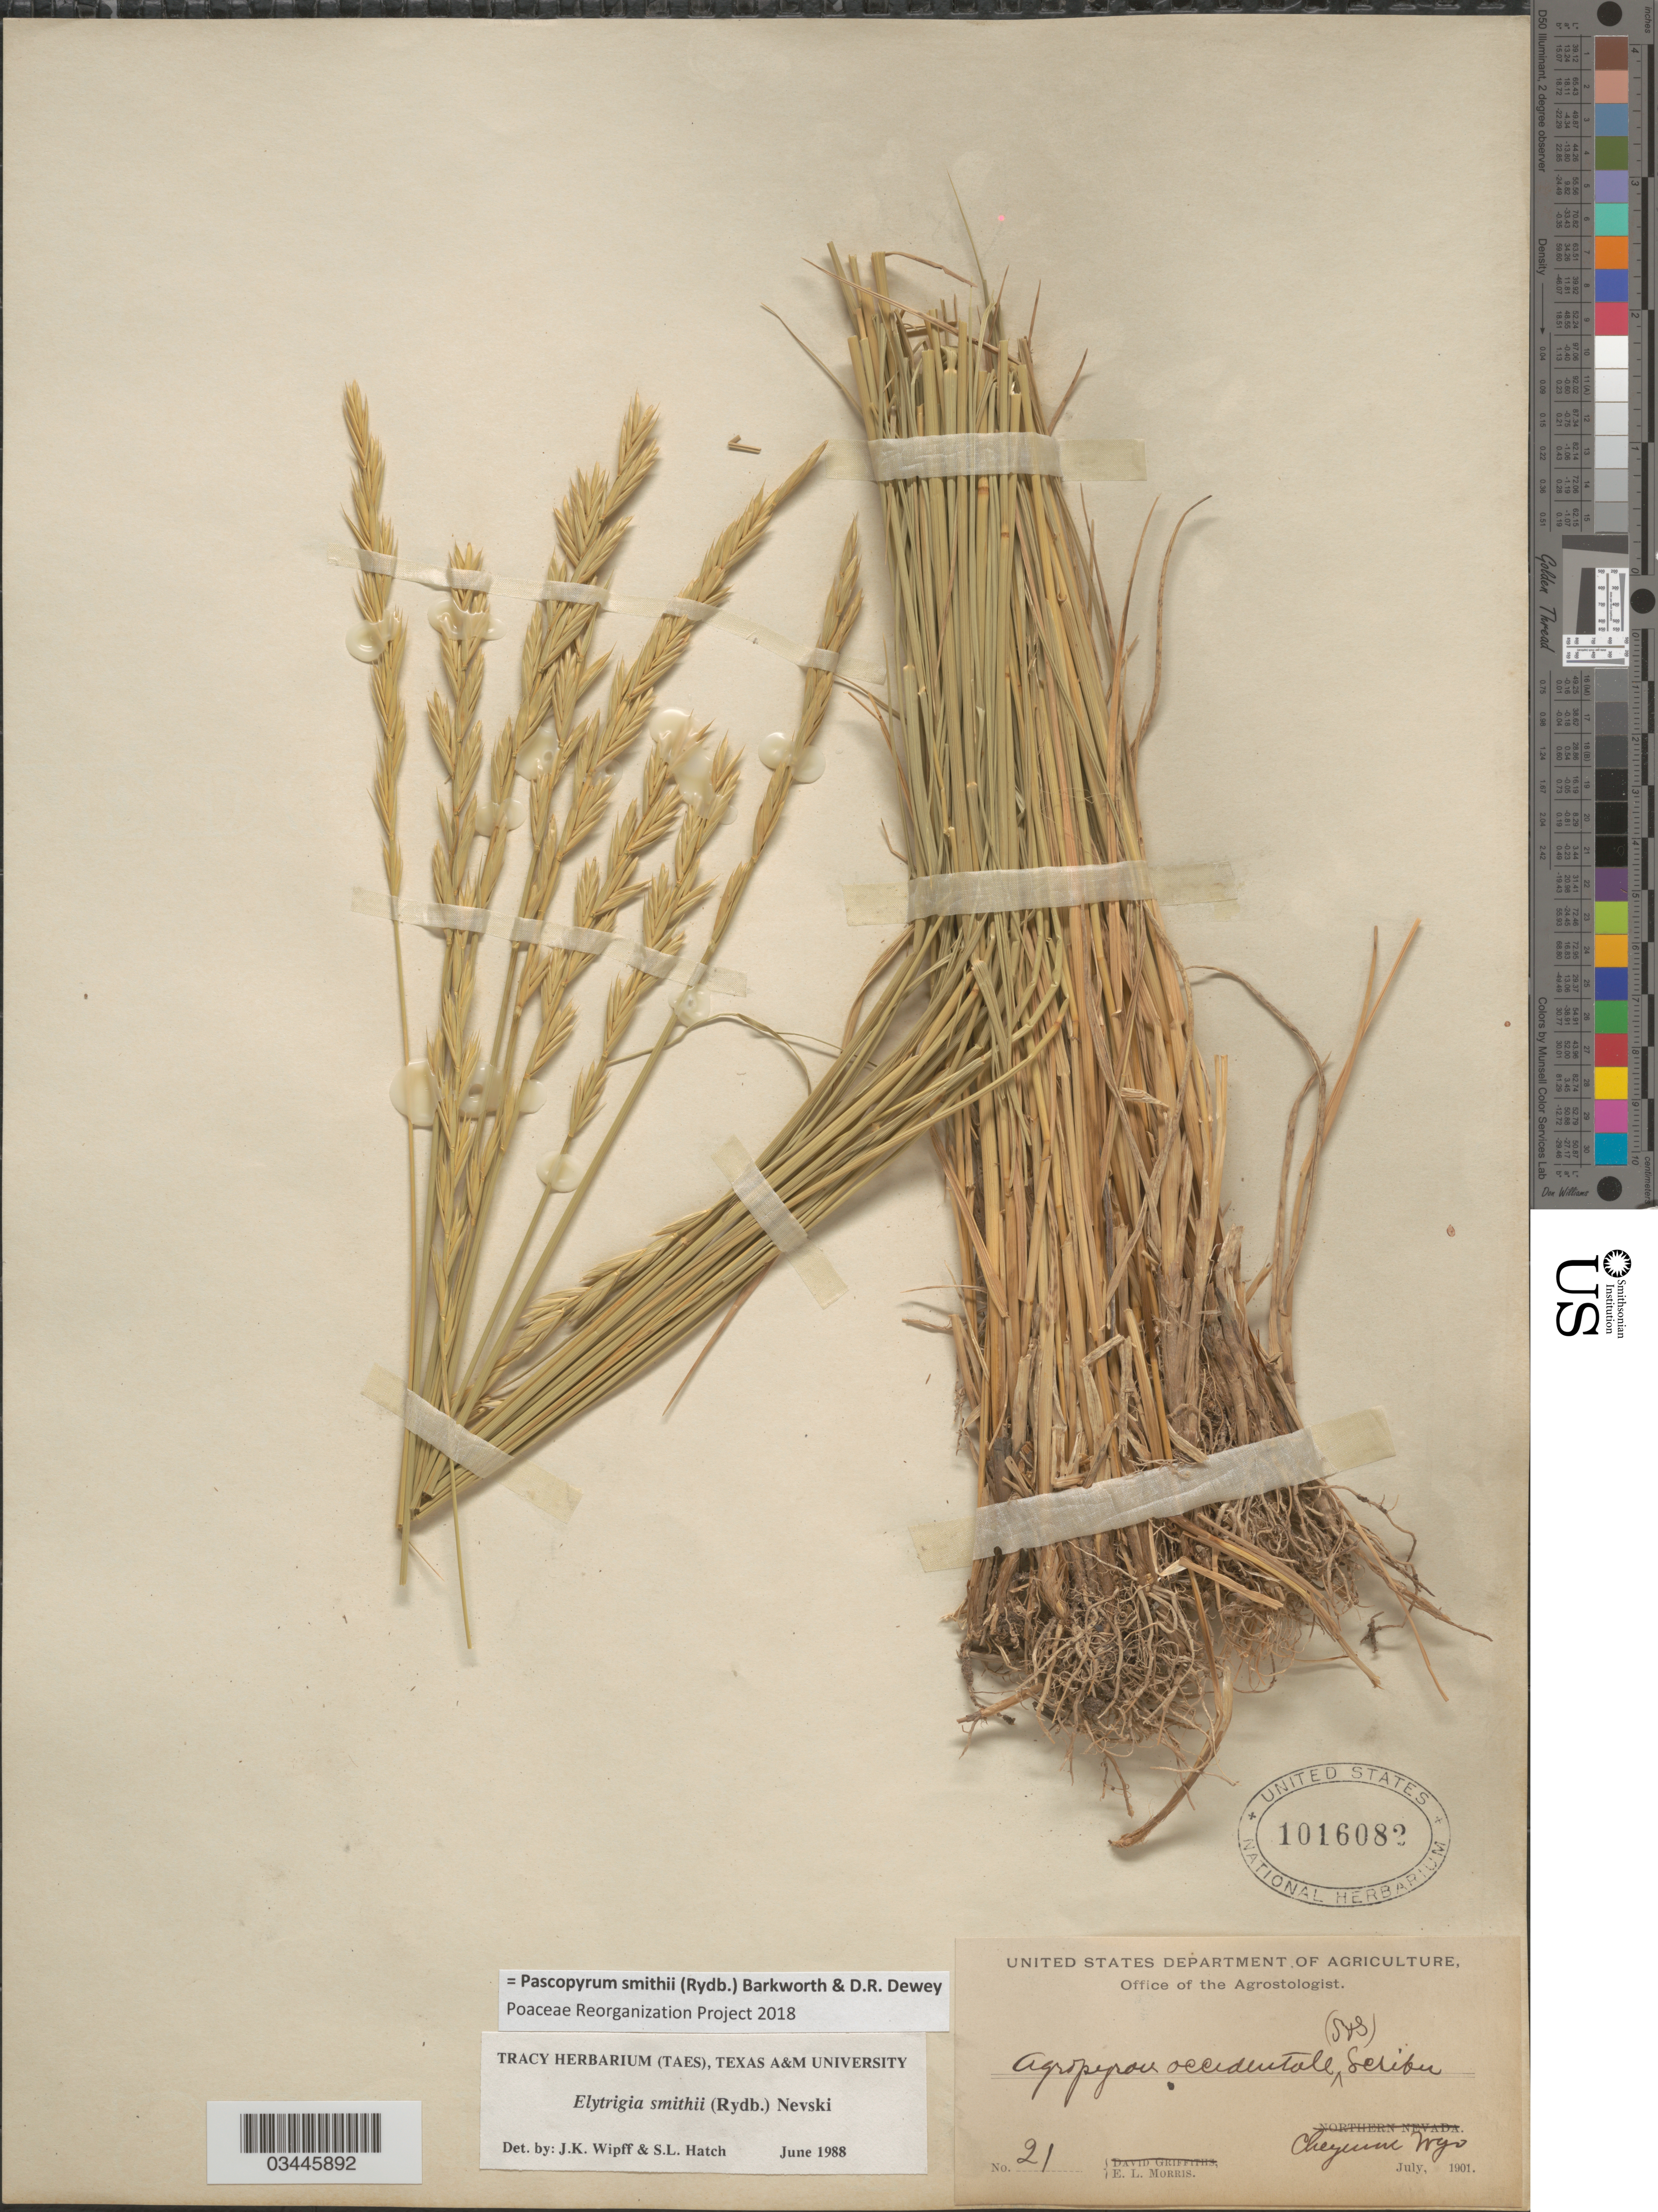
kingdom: Plantae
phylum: Tracheophyta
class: Liliopsida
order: Poales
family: Poaceae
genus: Pascopyrum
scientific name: Pascopyrum smithii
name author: (Rydb.) Barkworth & Dewey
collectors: E. Morris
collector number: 21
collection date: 1901-07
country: United States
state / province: Wyoming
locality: Cheyenne.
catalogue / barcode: US 1016082